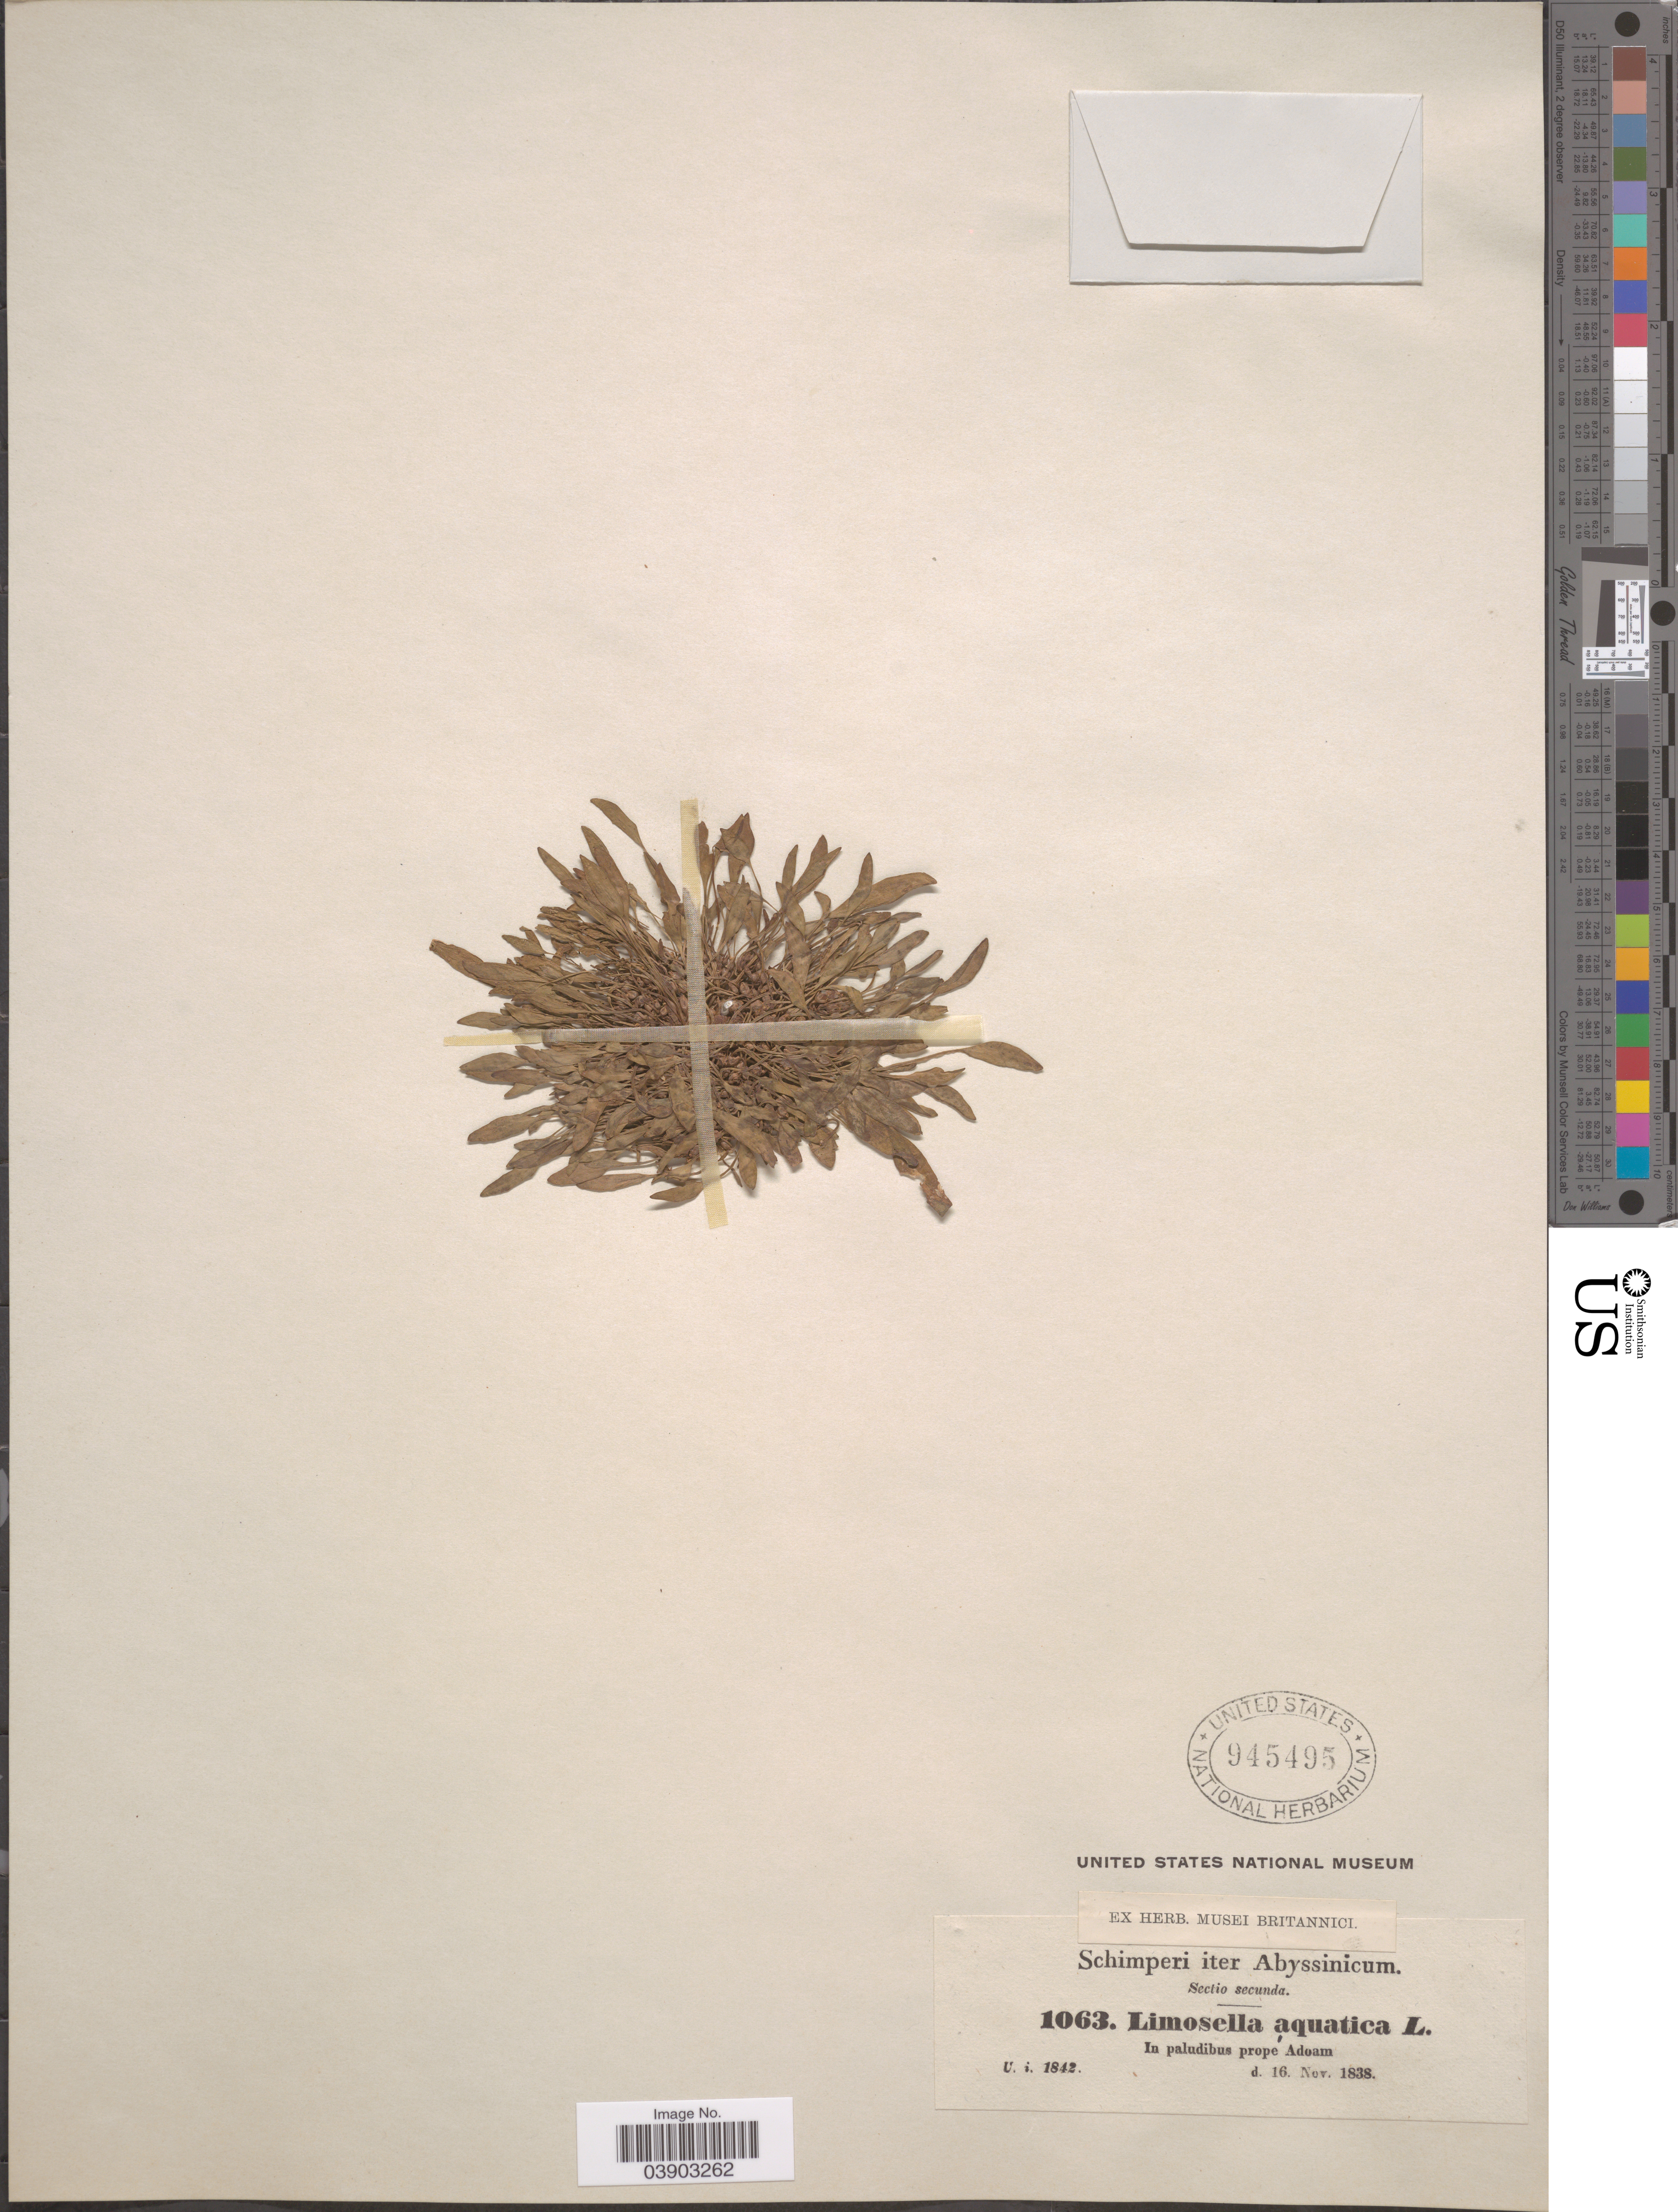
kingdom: Plantae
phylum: Tracheophyta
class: Magnoliopsida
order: Lamiales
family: Scrophulariaceae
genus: Limosella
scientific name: Limosella aquatica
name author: L.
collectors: -. Schimper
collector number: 1063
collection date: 1838-11-16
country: Ethiopia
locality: Abyssinicum. In paludibus prope Adoam.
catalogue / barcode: US 945495